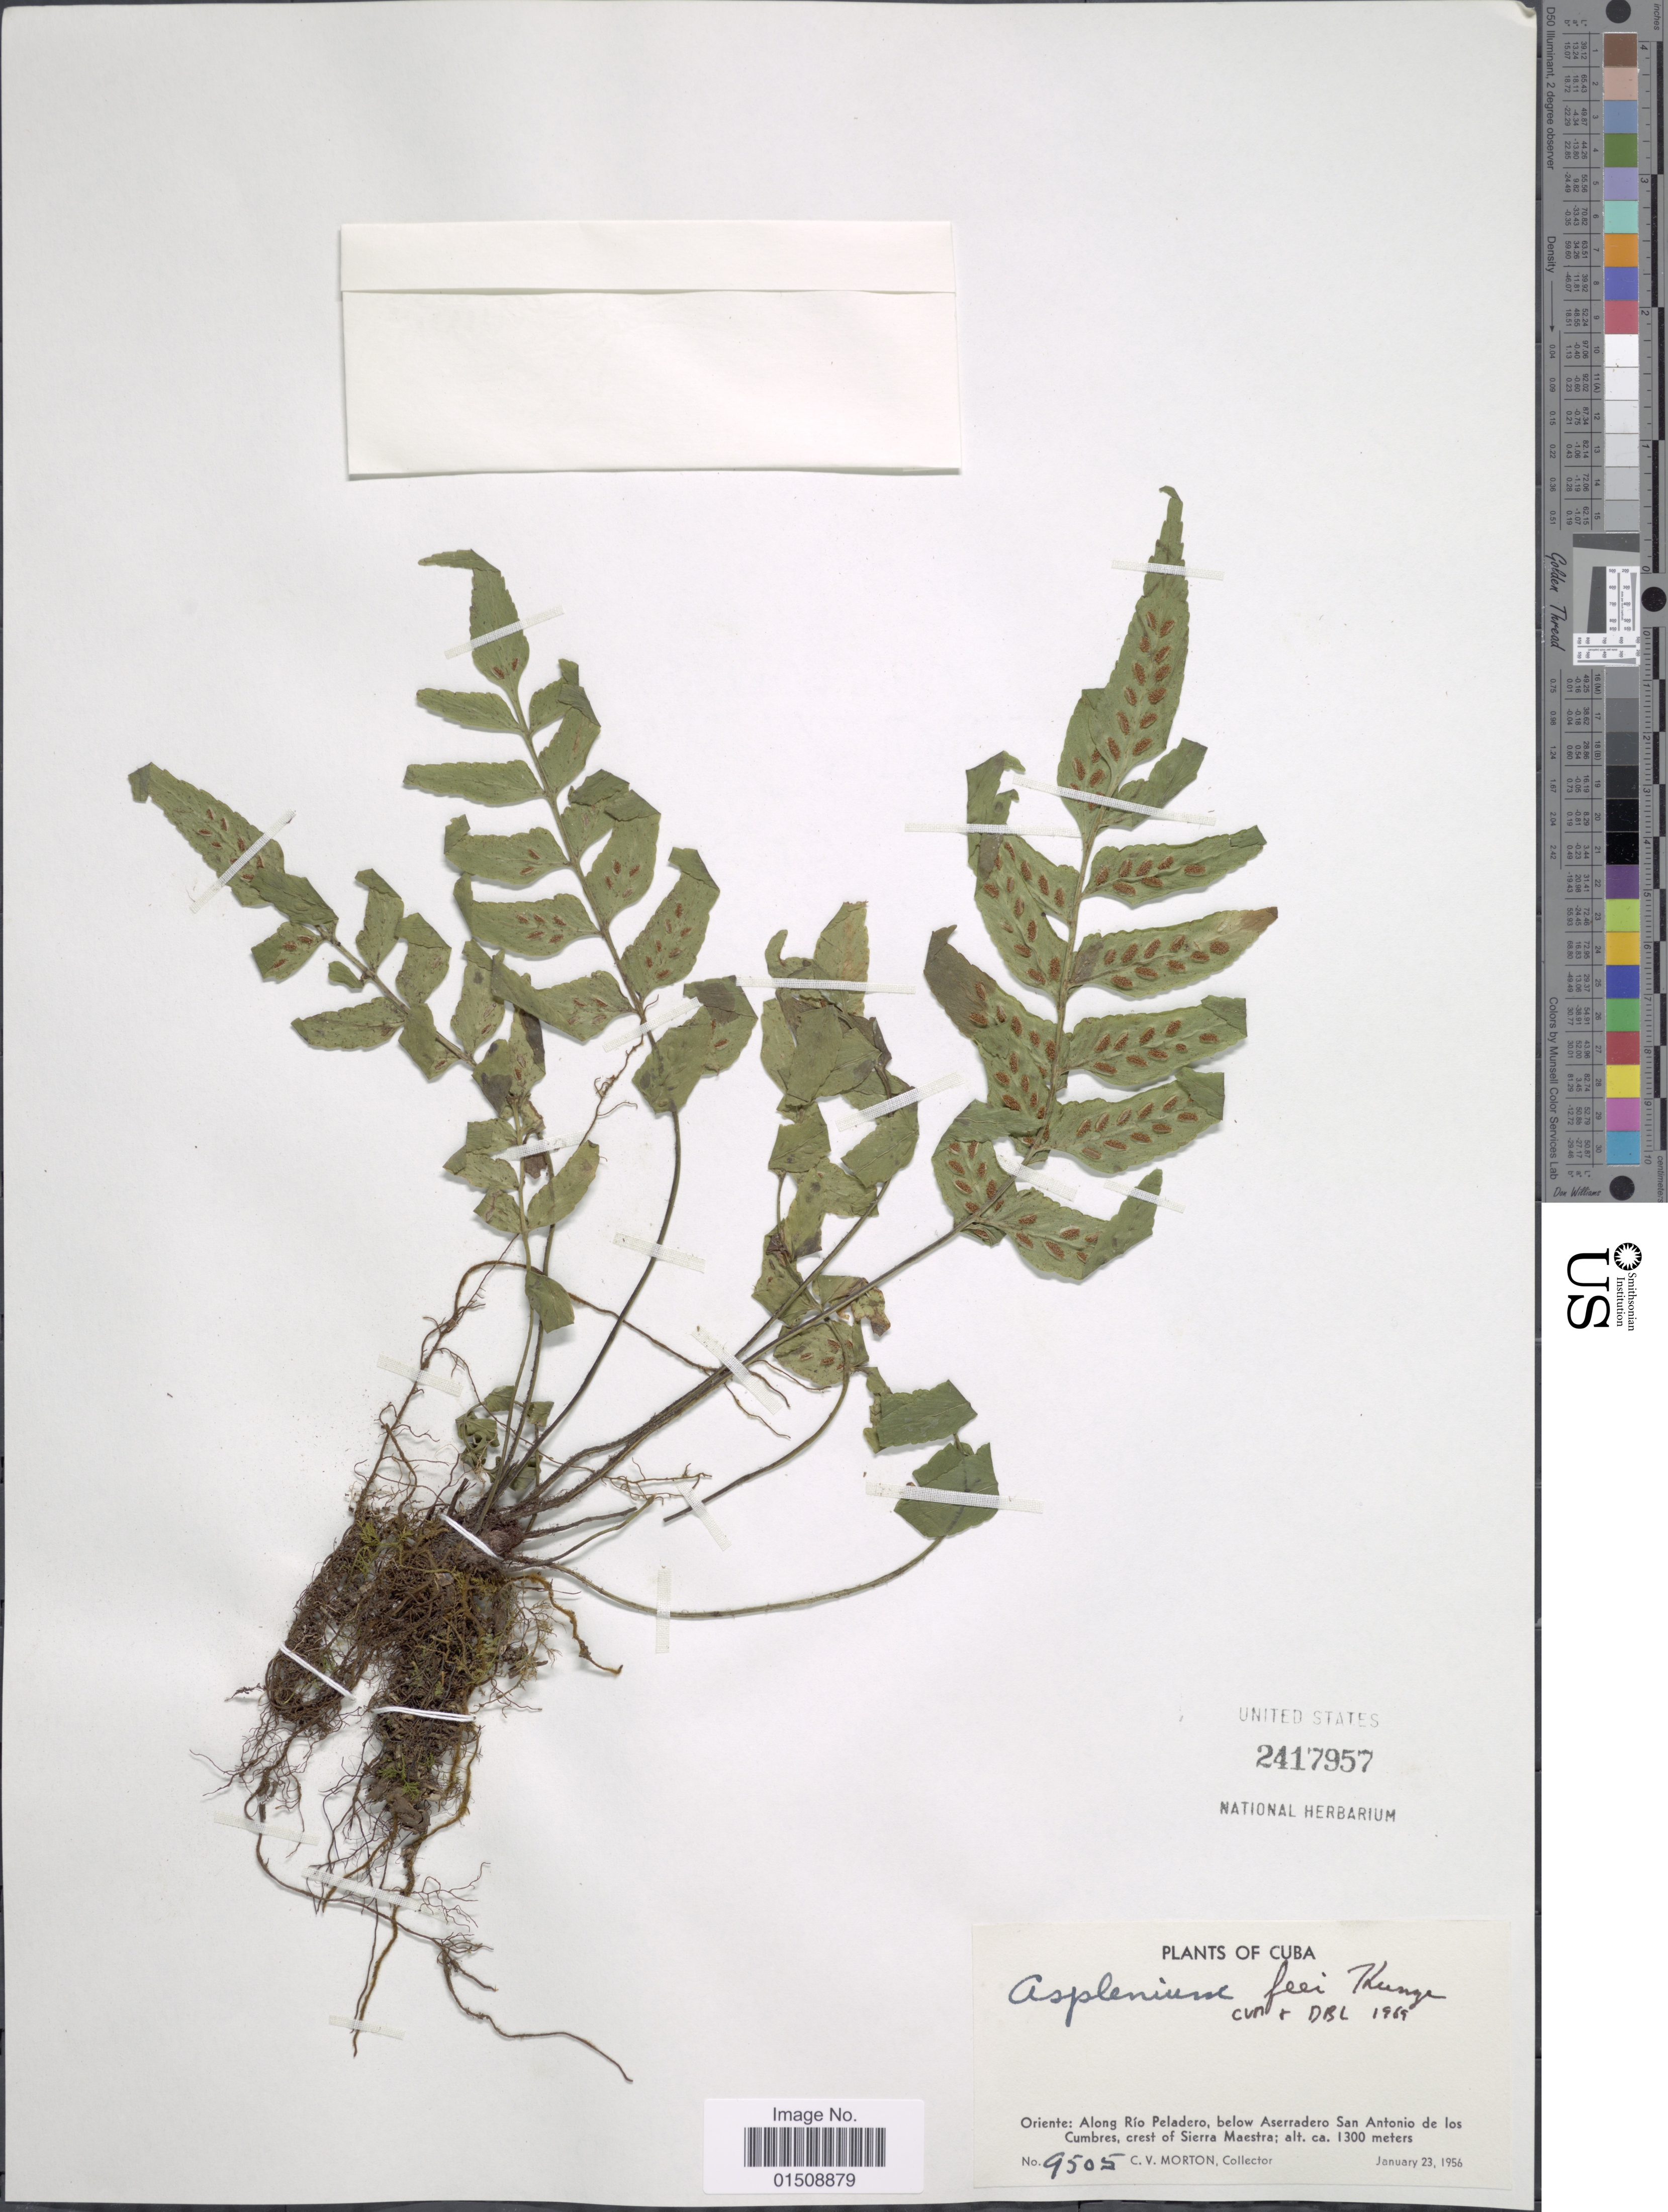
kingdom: Plantae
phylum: Tracheophyta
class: Polypodiopsida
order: Polypodiales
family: Aspleniaceae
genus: Asplenium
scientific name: Asplenium feei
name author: Kunze ex Fée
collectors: C. V. Morton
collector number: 9505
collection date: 1956-01-23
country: Cuba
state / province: Oriente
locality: Along Río Peladero, below Aserradero San Antonio de los Cumbres, crest of Sierra Maestra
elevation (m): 1300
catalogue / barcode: US 2417957